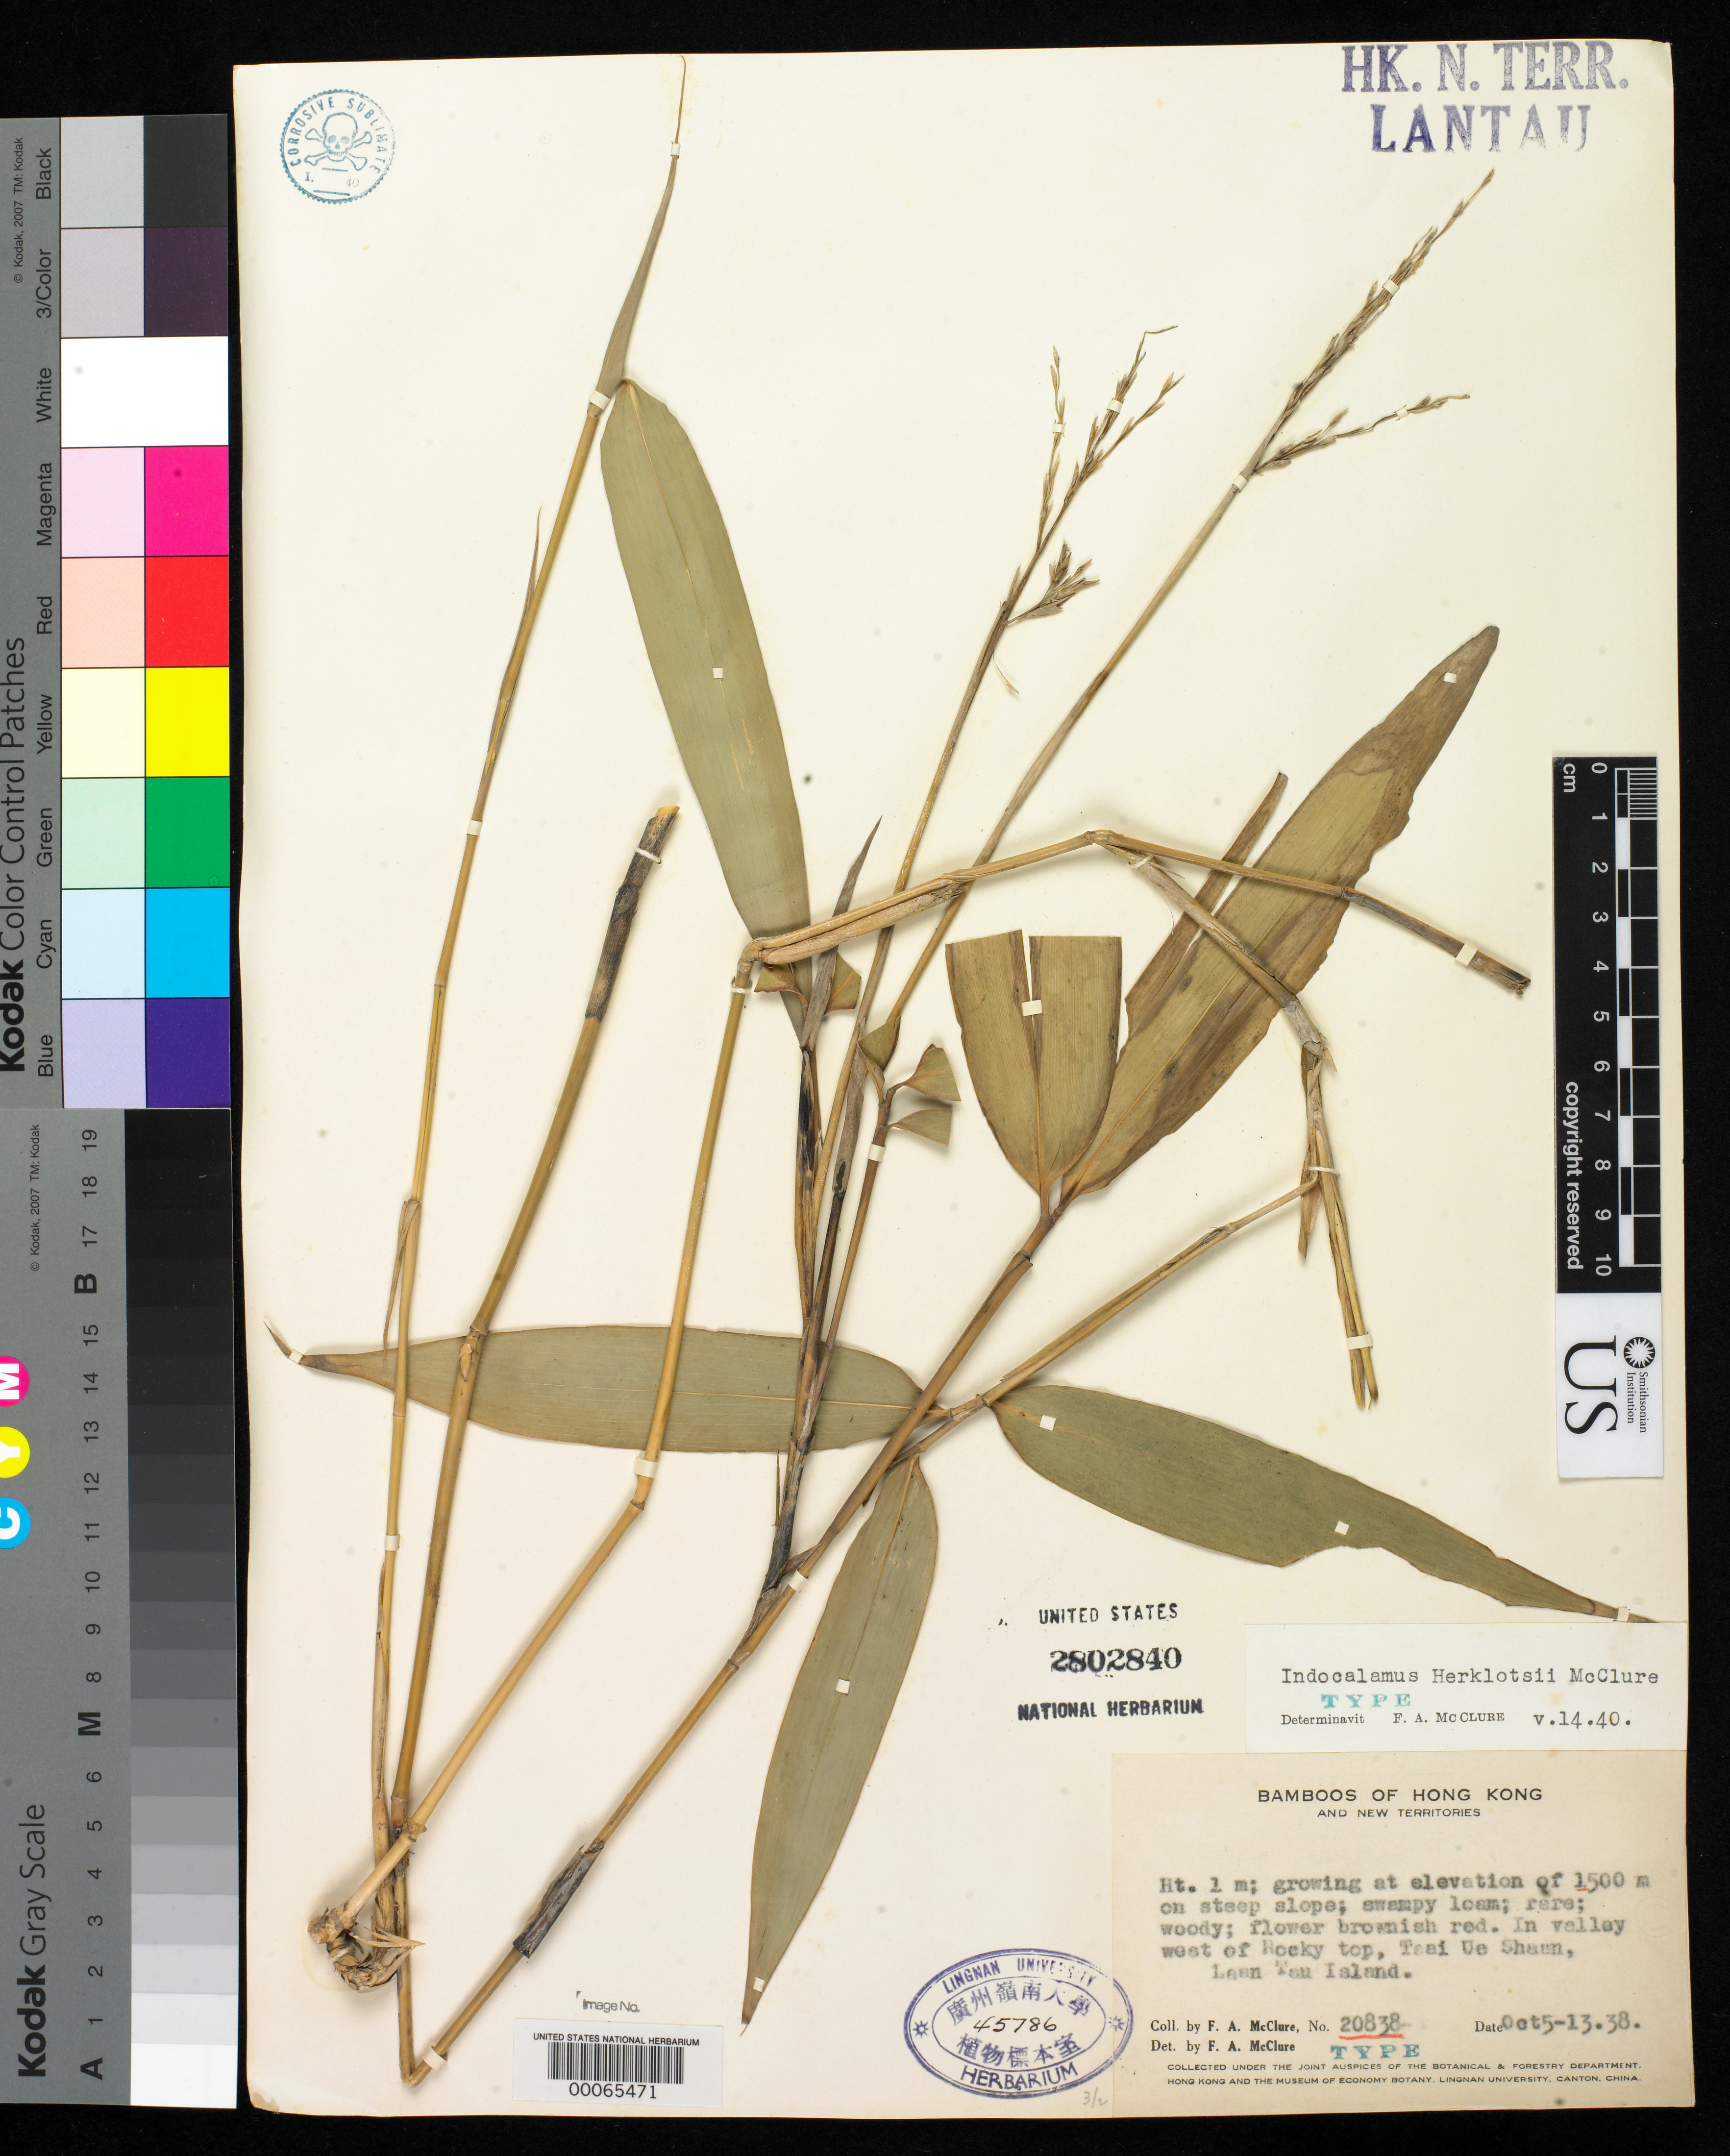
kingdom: Plantae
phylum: Tracheophyta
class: Liliopsida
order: Poales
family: Poaceae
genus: Indocalamus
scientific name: Indocalamus herklotsii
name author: McClure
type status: Holotype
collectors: F. A. McClure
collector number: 20838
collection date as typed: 05 Oct 1938 to 13 Oct 1938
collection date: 1938-10-05/1938-10-13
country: China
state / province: Hong Kong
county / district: New Territories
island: Lan Tao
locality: In valley W of rocky Top, Taai Ue Mt.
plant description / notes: Permanently on loan to USNH; Lingnan Univ. # 45786.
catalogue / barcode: US 2802840